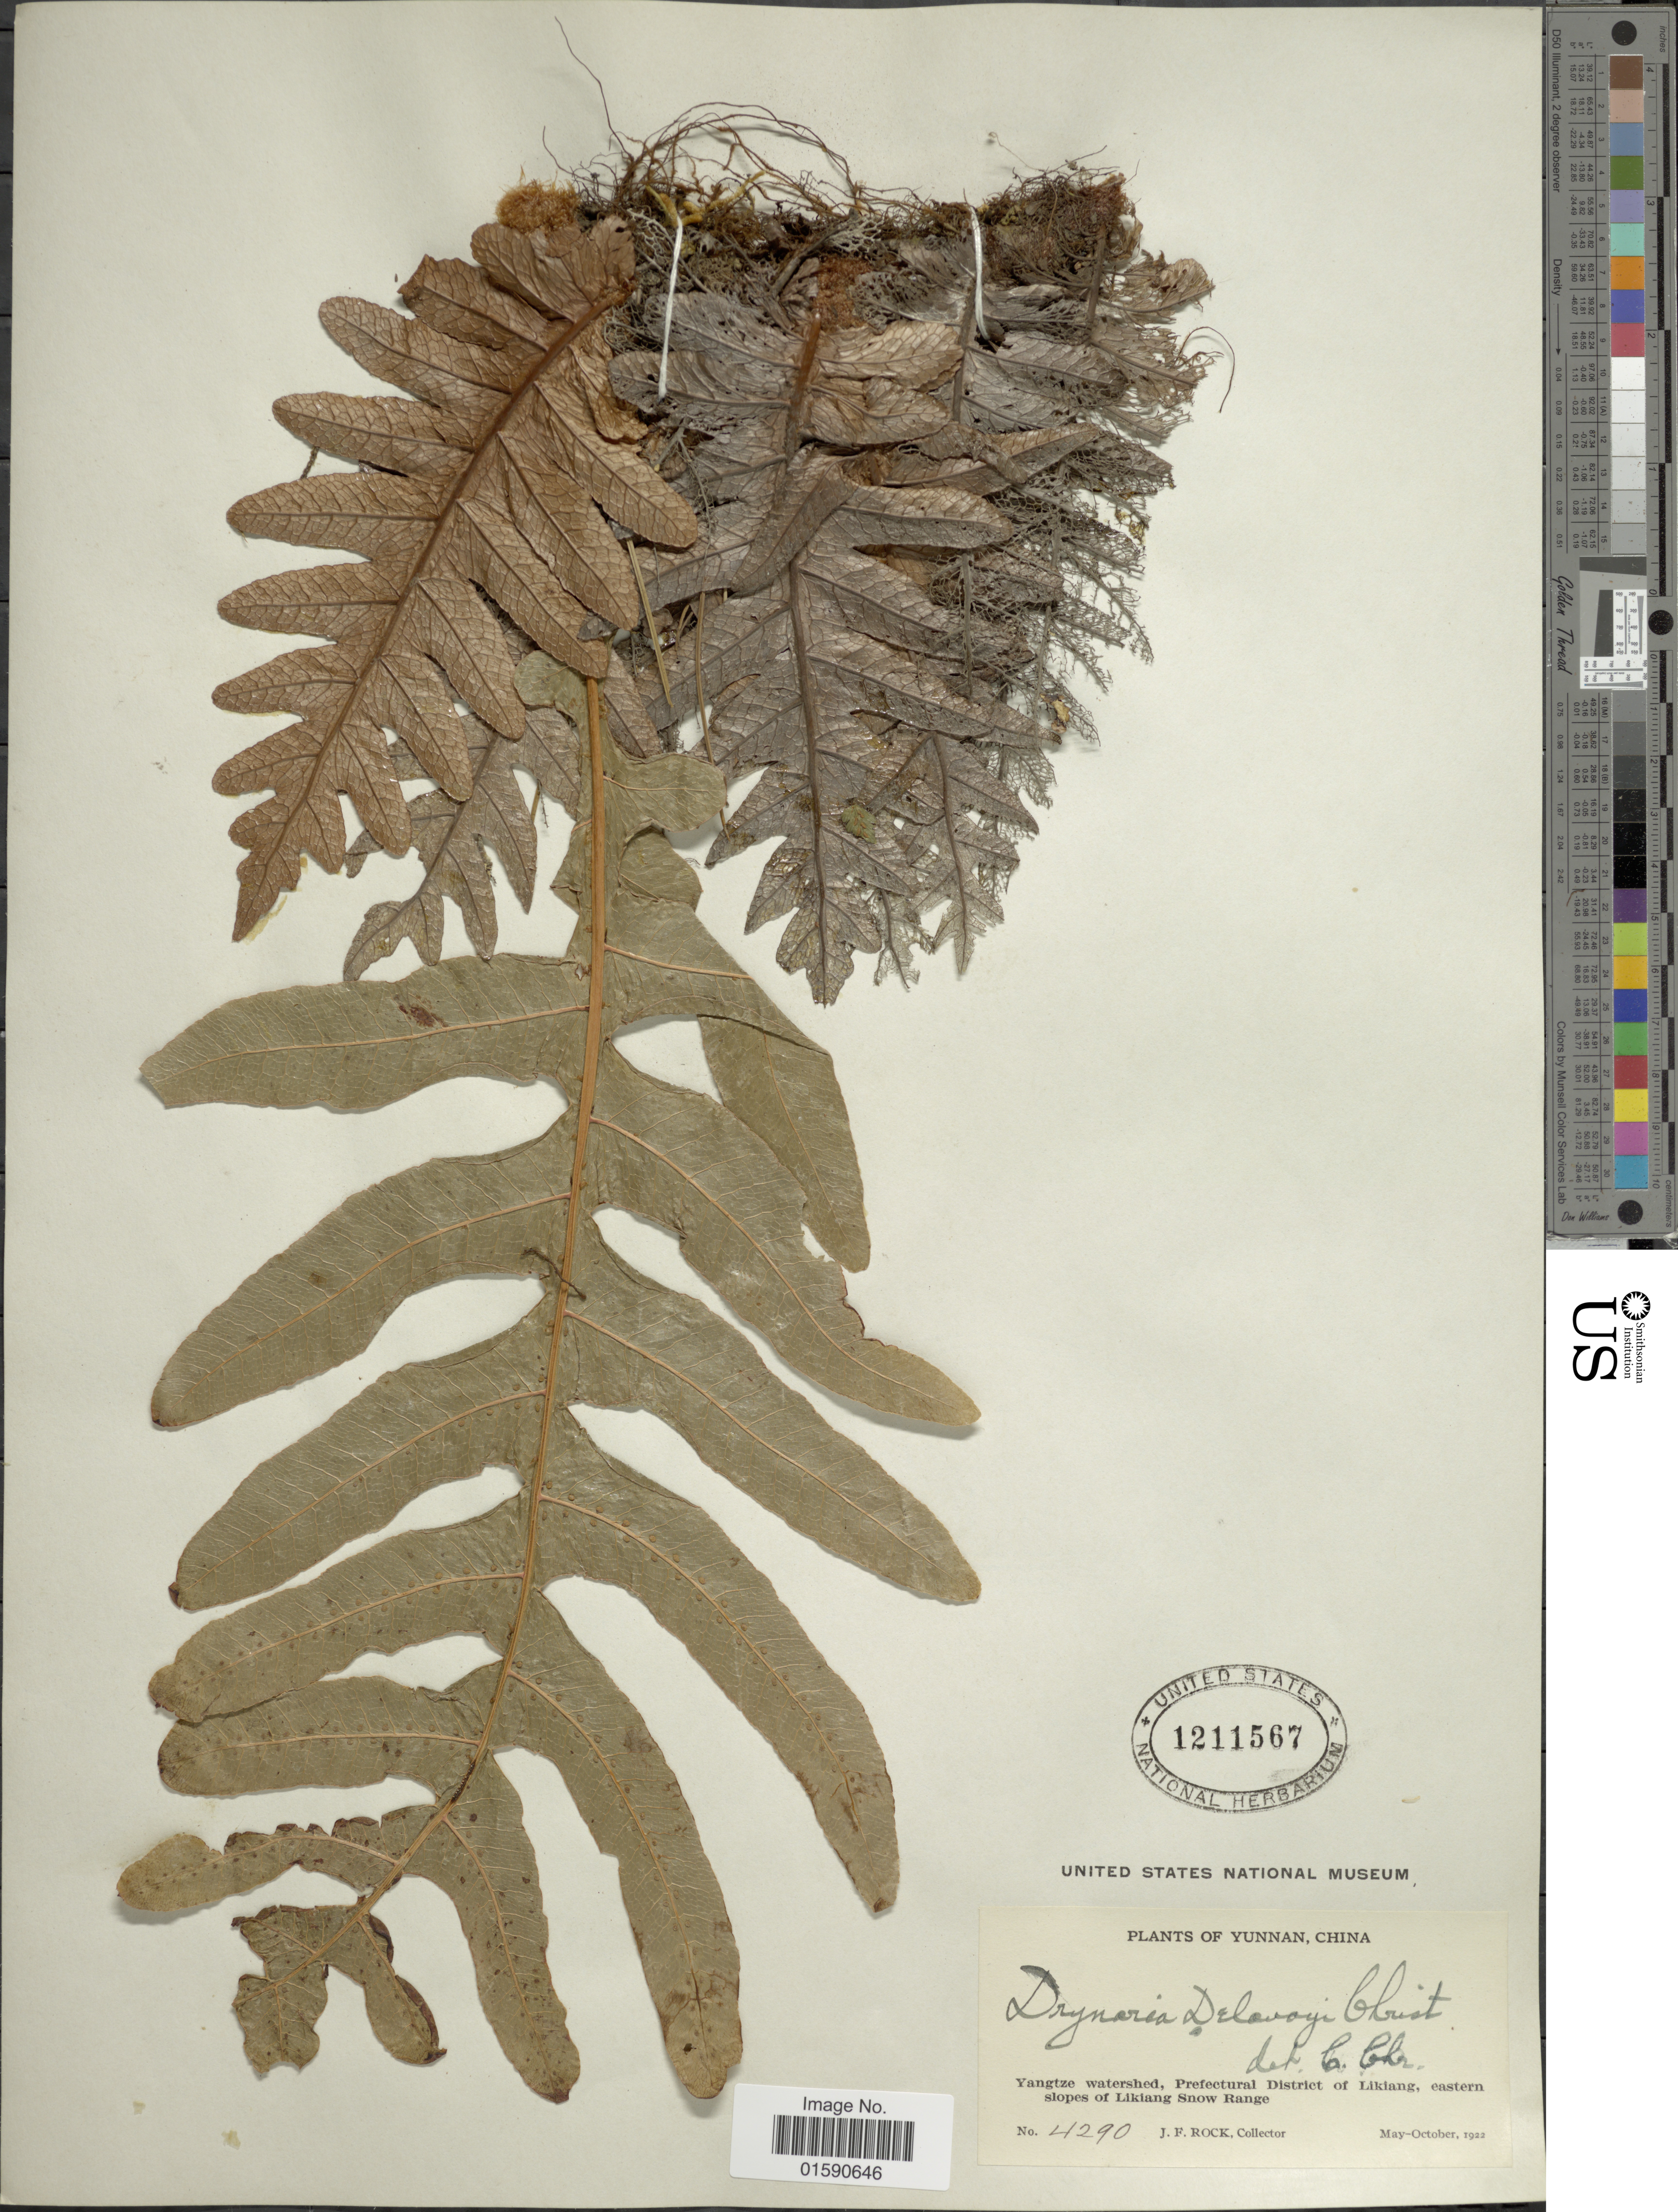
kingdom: Plantae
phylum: Tracheophyta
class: Polypodiopsida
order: Polypodiales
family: Polypodiaceae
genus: Drynaria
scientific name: Drynaria propinqua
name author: (Wall. ex Mett.) J. Sm.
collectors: J. Rock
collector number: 4290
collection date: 1922-05/1922-10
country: China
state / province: Yunnan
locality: Yangtze watershed, Prefectural District of Likiang, eastern slopes of Likiang Snow Range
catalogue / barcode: US 1211567